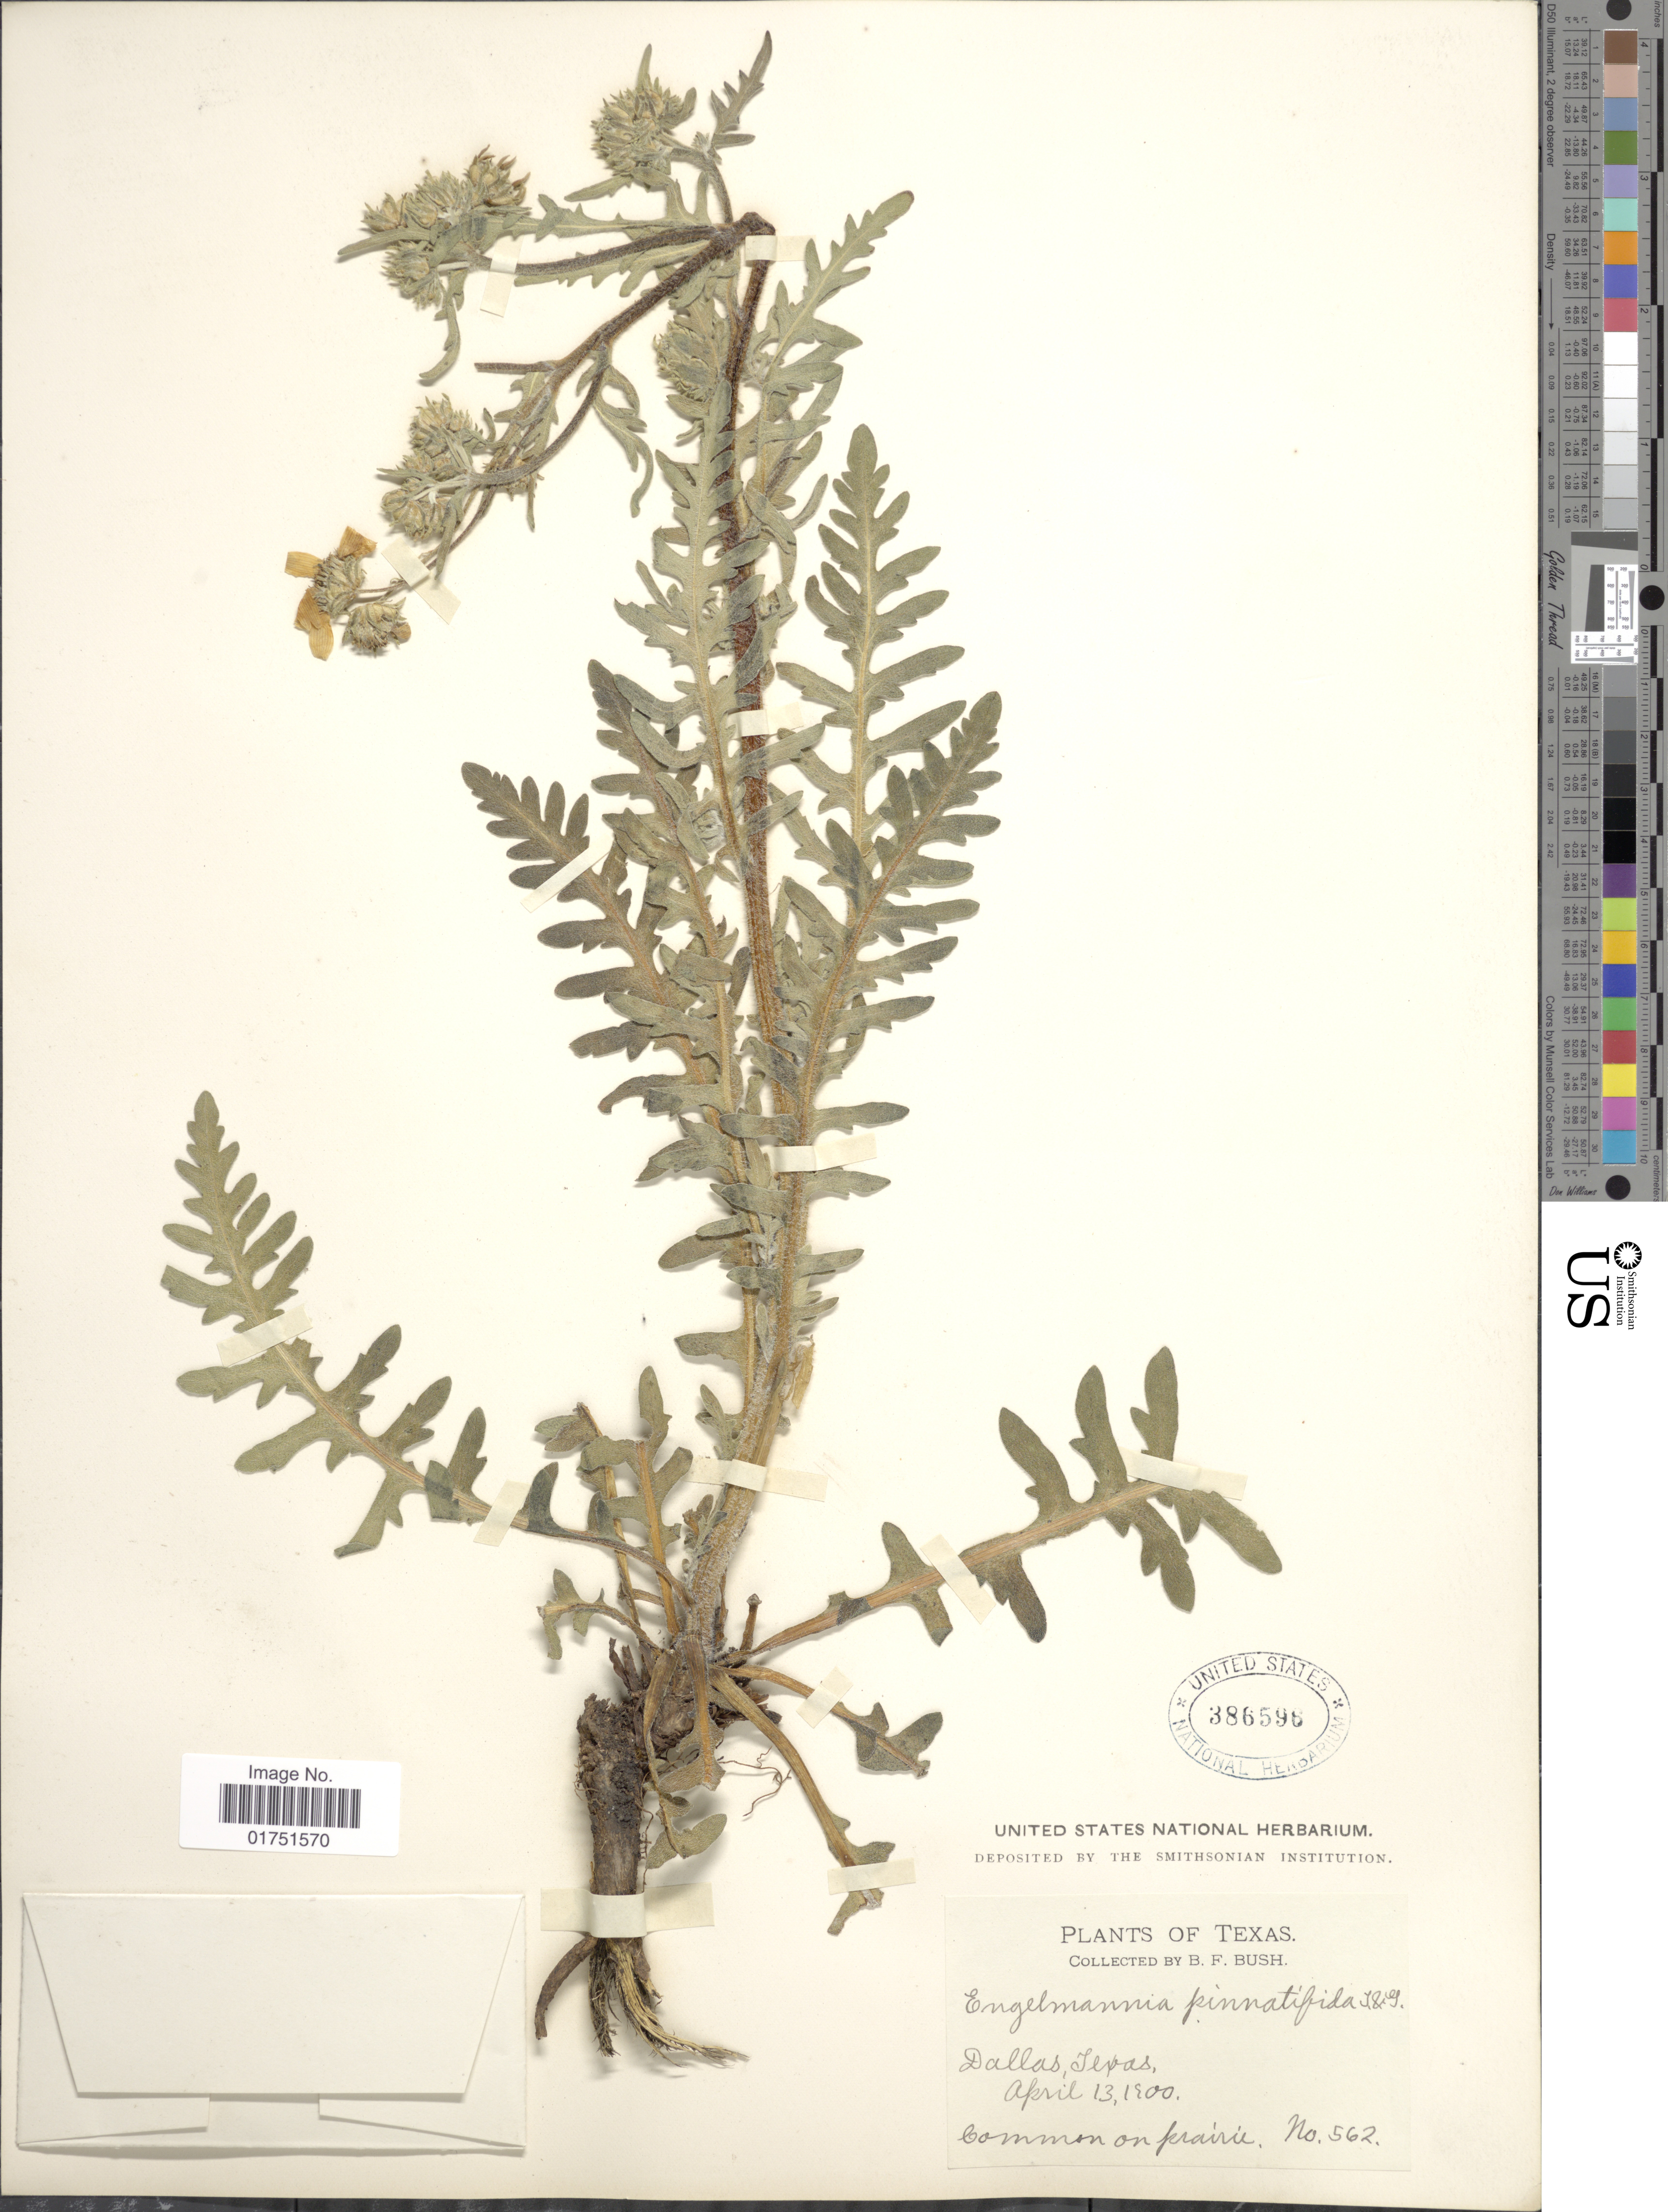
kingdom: Plantae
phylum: Tracheophyta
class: Magnoliopsida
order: Asterales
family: Asteraceae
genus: Engelmannia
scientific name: Engelmannia pinnatifida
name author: Torr. & A. Gray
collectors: B. F. Bush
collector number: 562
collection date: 1900-04-13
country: United States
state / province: Texas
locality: Dallas, Texas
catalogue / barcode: US 386596